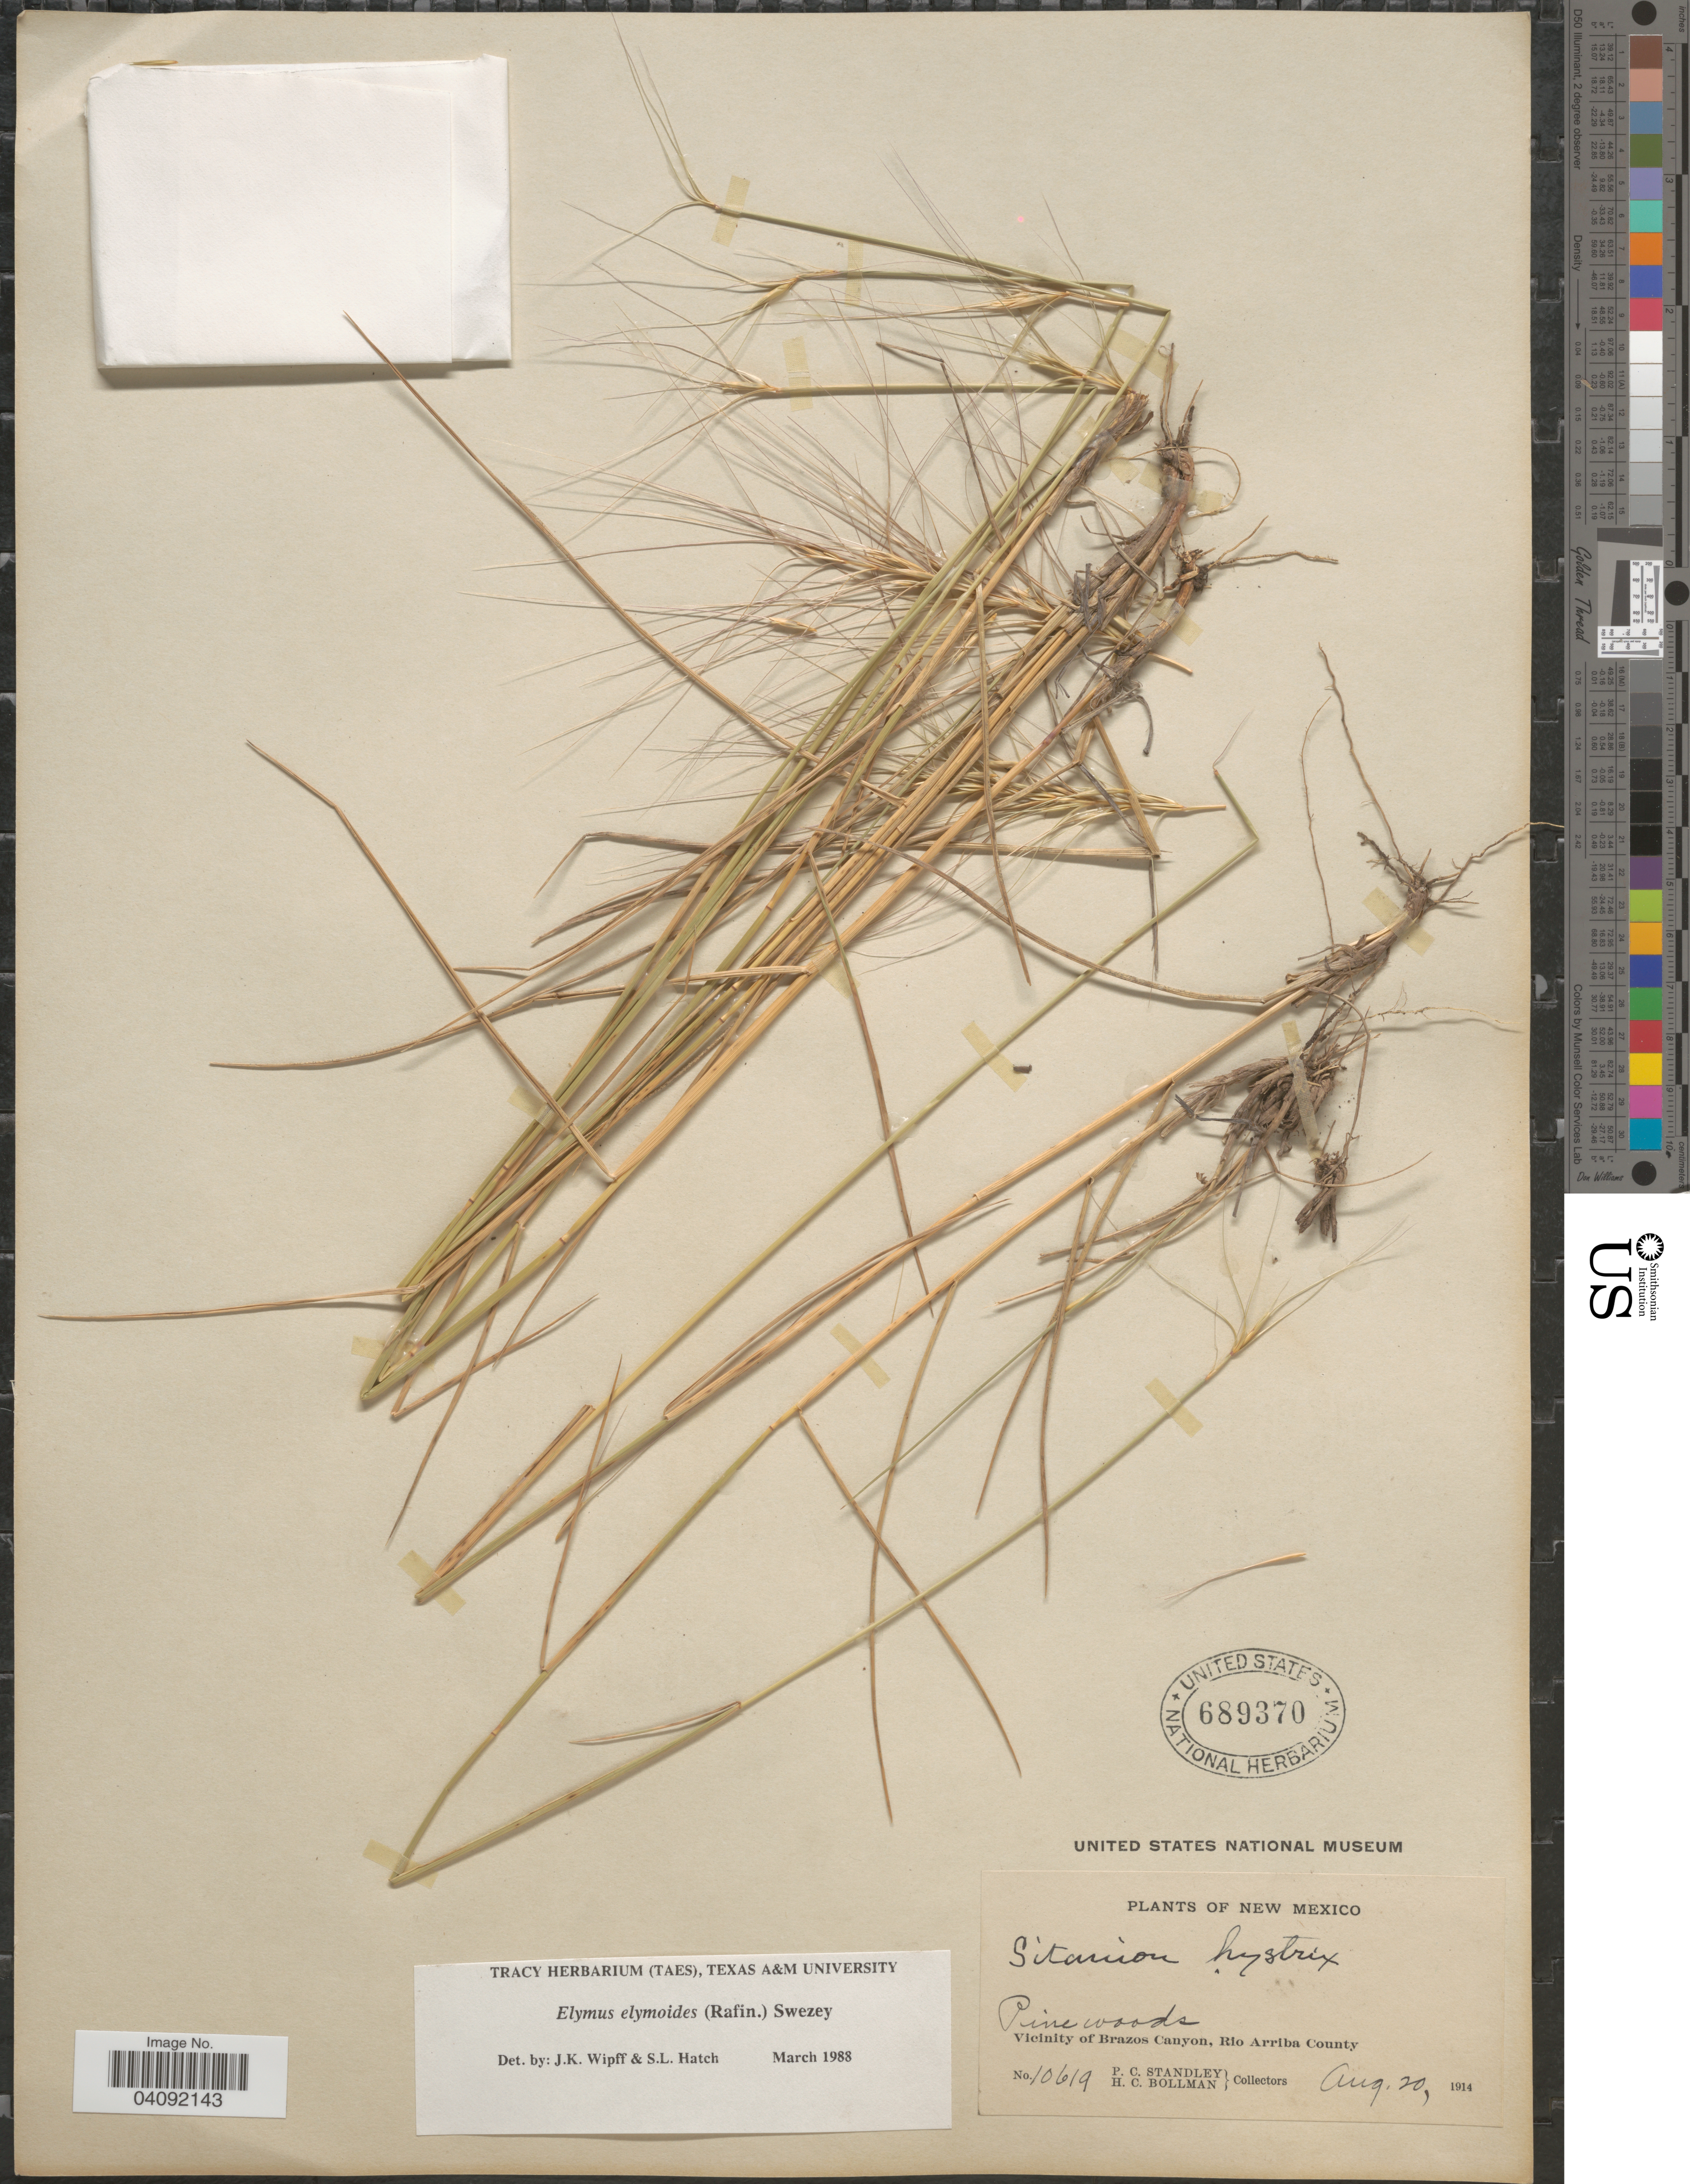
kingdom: Plantae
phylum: Tracheophyta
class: Liliopsida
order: Poales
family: Poaceae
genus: Elymus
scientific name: Elymus elymoides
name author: (Raf.) Swezey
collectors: P. C. Standley & H. C. Bollman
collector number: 10619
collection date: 1914-08-20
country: United States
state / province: New Mexico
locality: Pine woods. Vicinity of Brazos Canyon, Rio Arriba County.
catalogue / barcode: US 689370